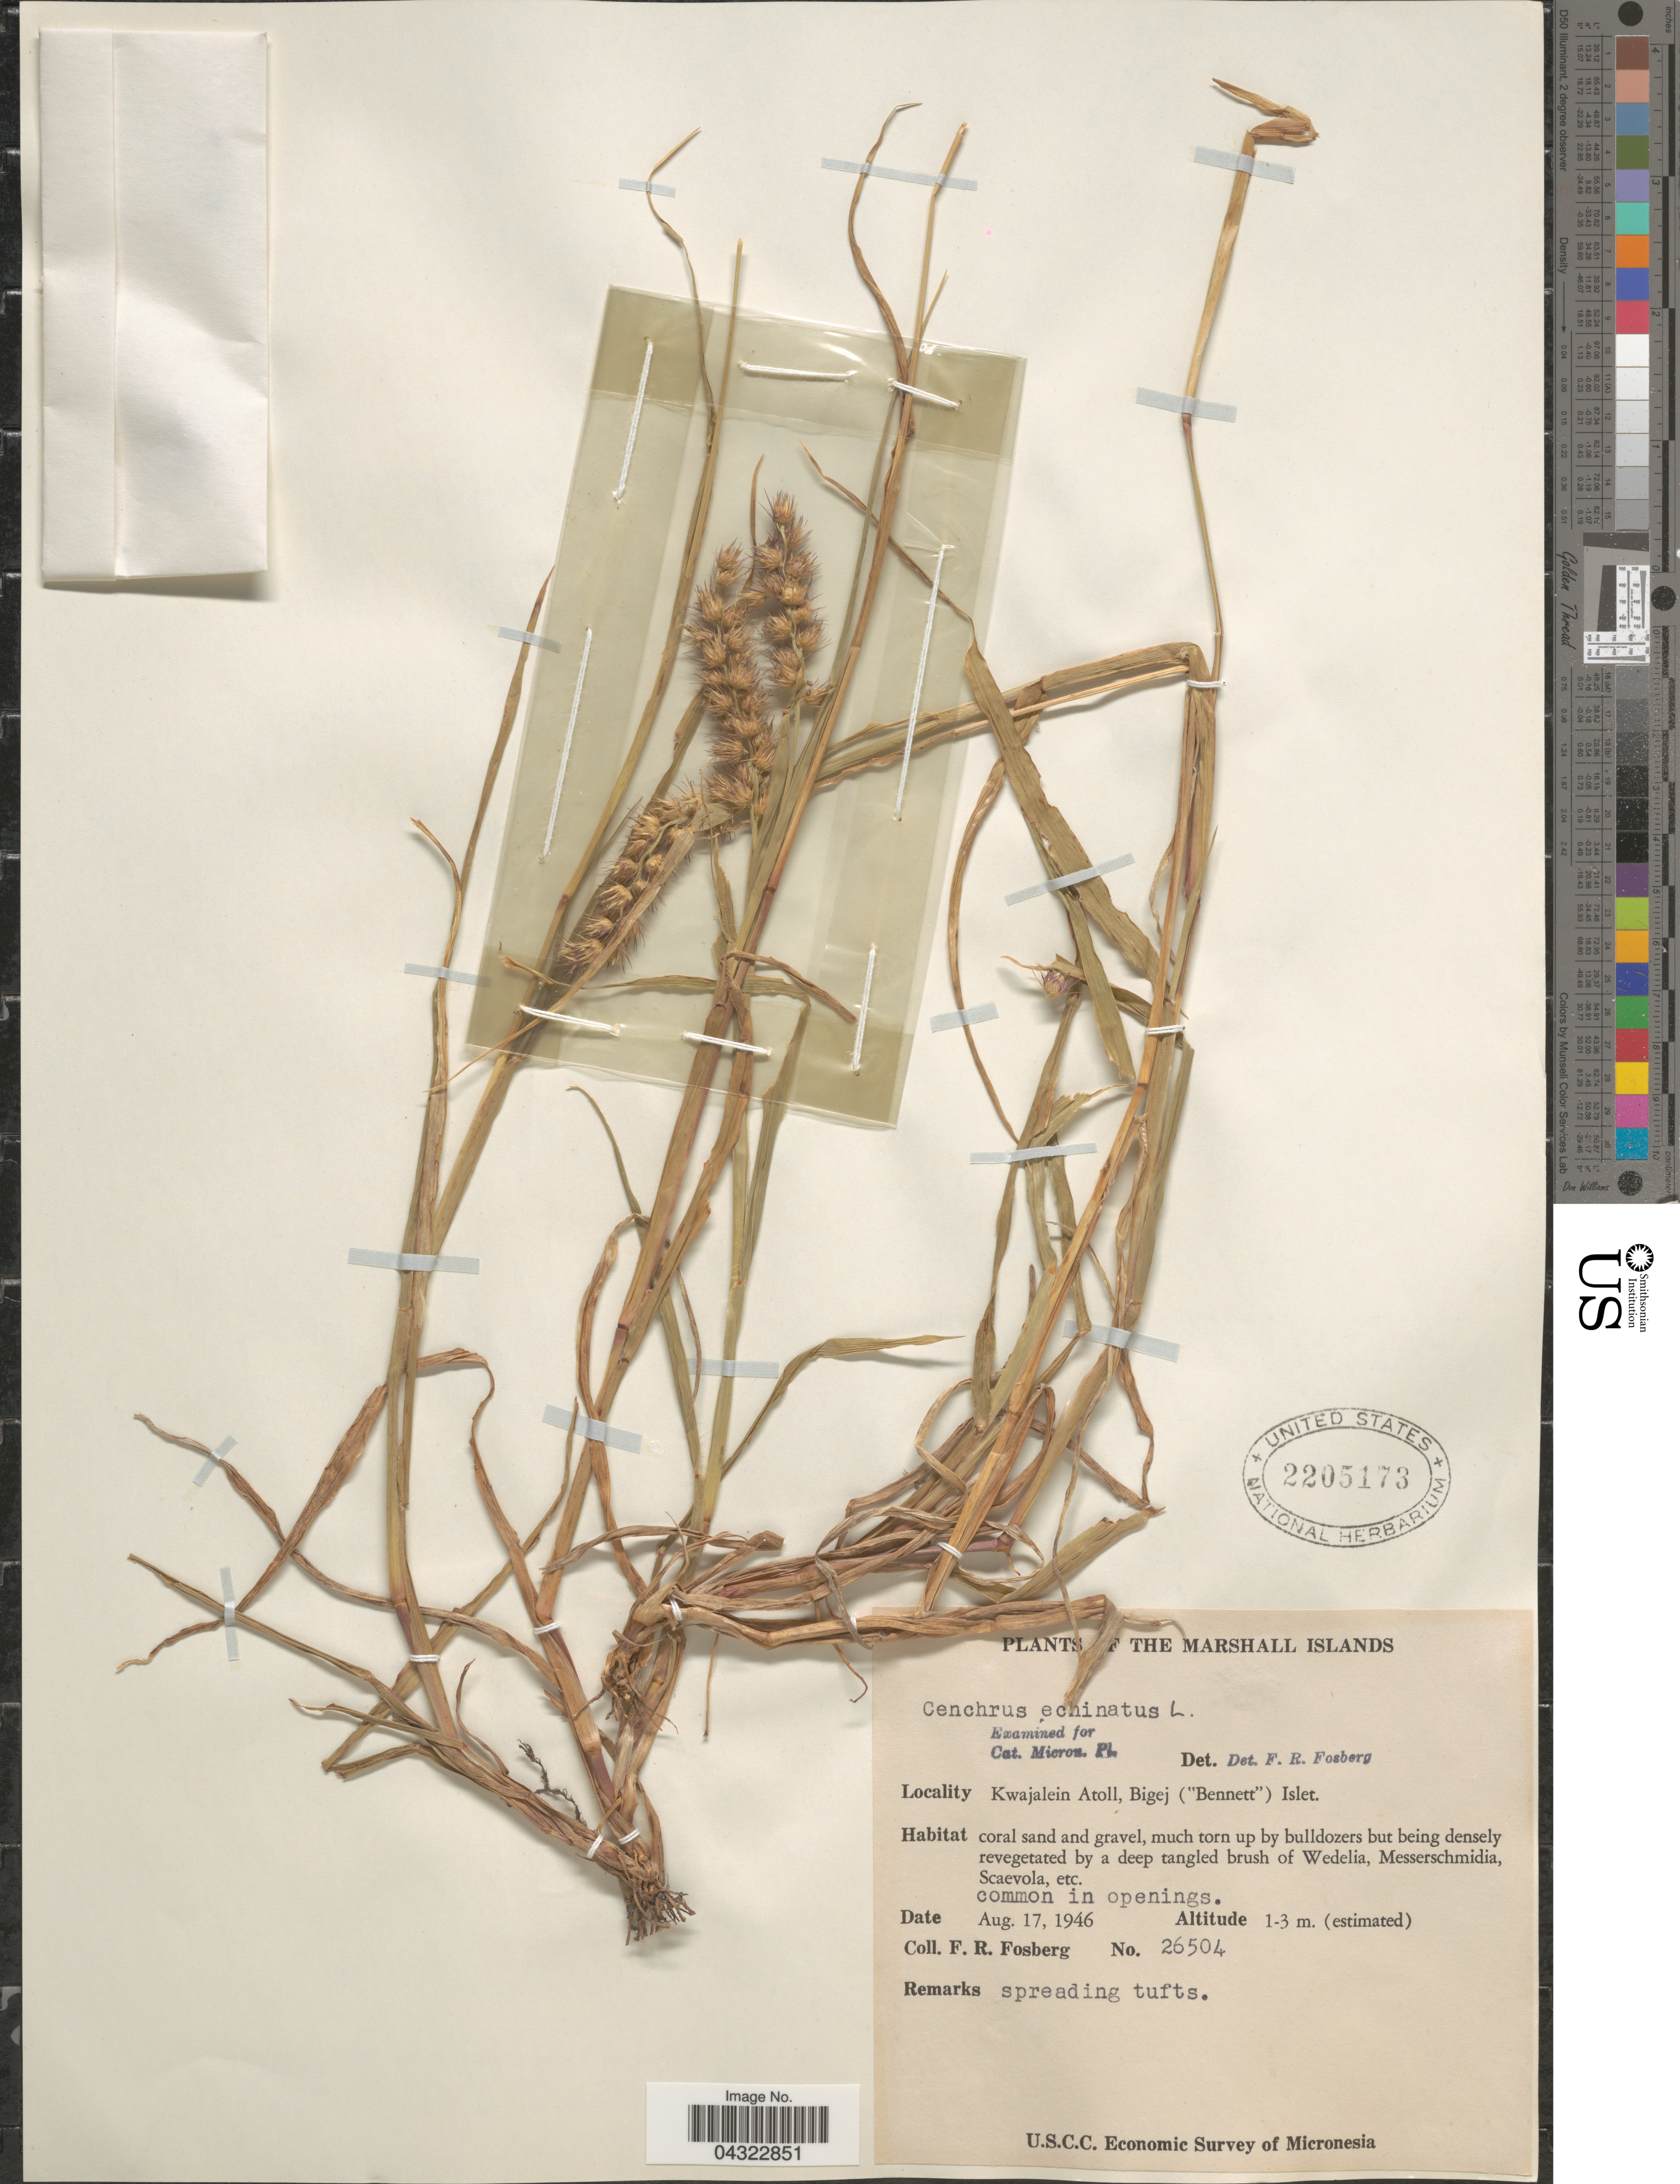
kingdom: Plantae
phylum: Tracheophyta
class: Liliopsida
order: Poales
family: Poaceae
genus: Cenchrus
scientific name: Cenchrus echinatus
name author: L.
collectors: F. R. Fosberg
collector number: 26504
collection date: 1946-08-17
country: Marshall Islands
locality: Kwajalein Atoll, Bigej ("Bennett") Islet. U.S.C.C. Economic Survey of Micronesia.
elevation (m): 1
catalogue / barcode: US 2205173